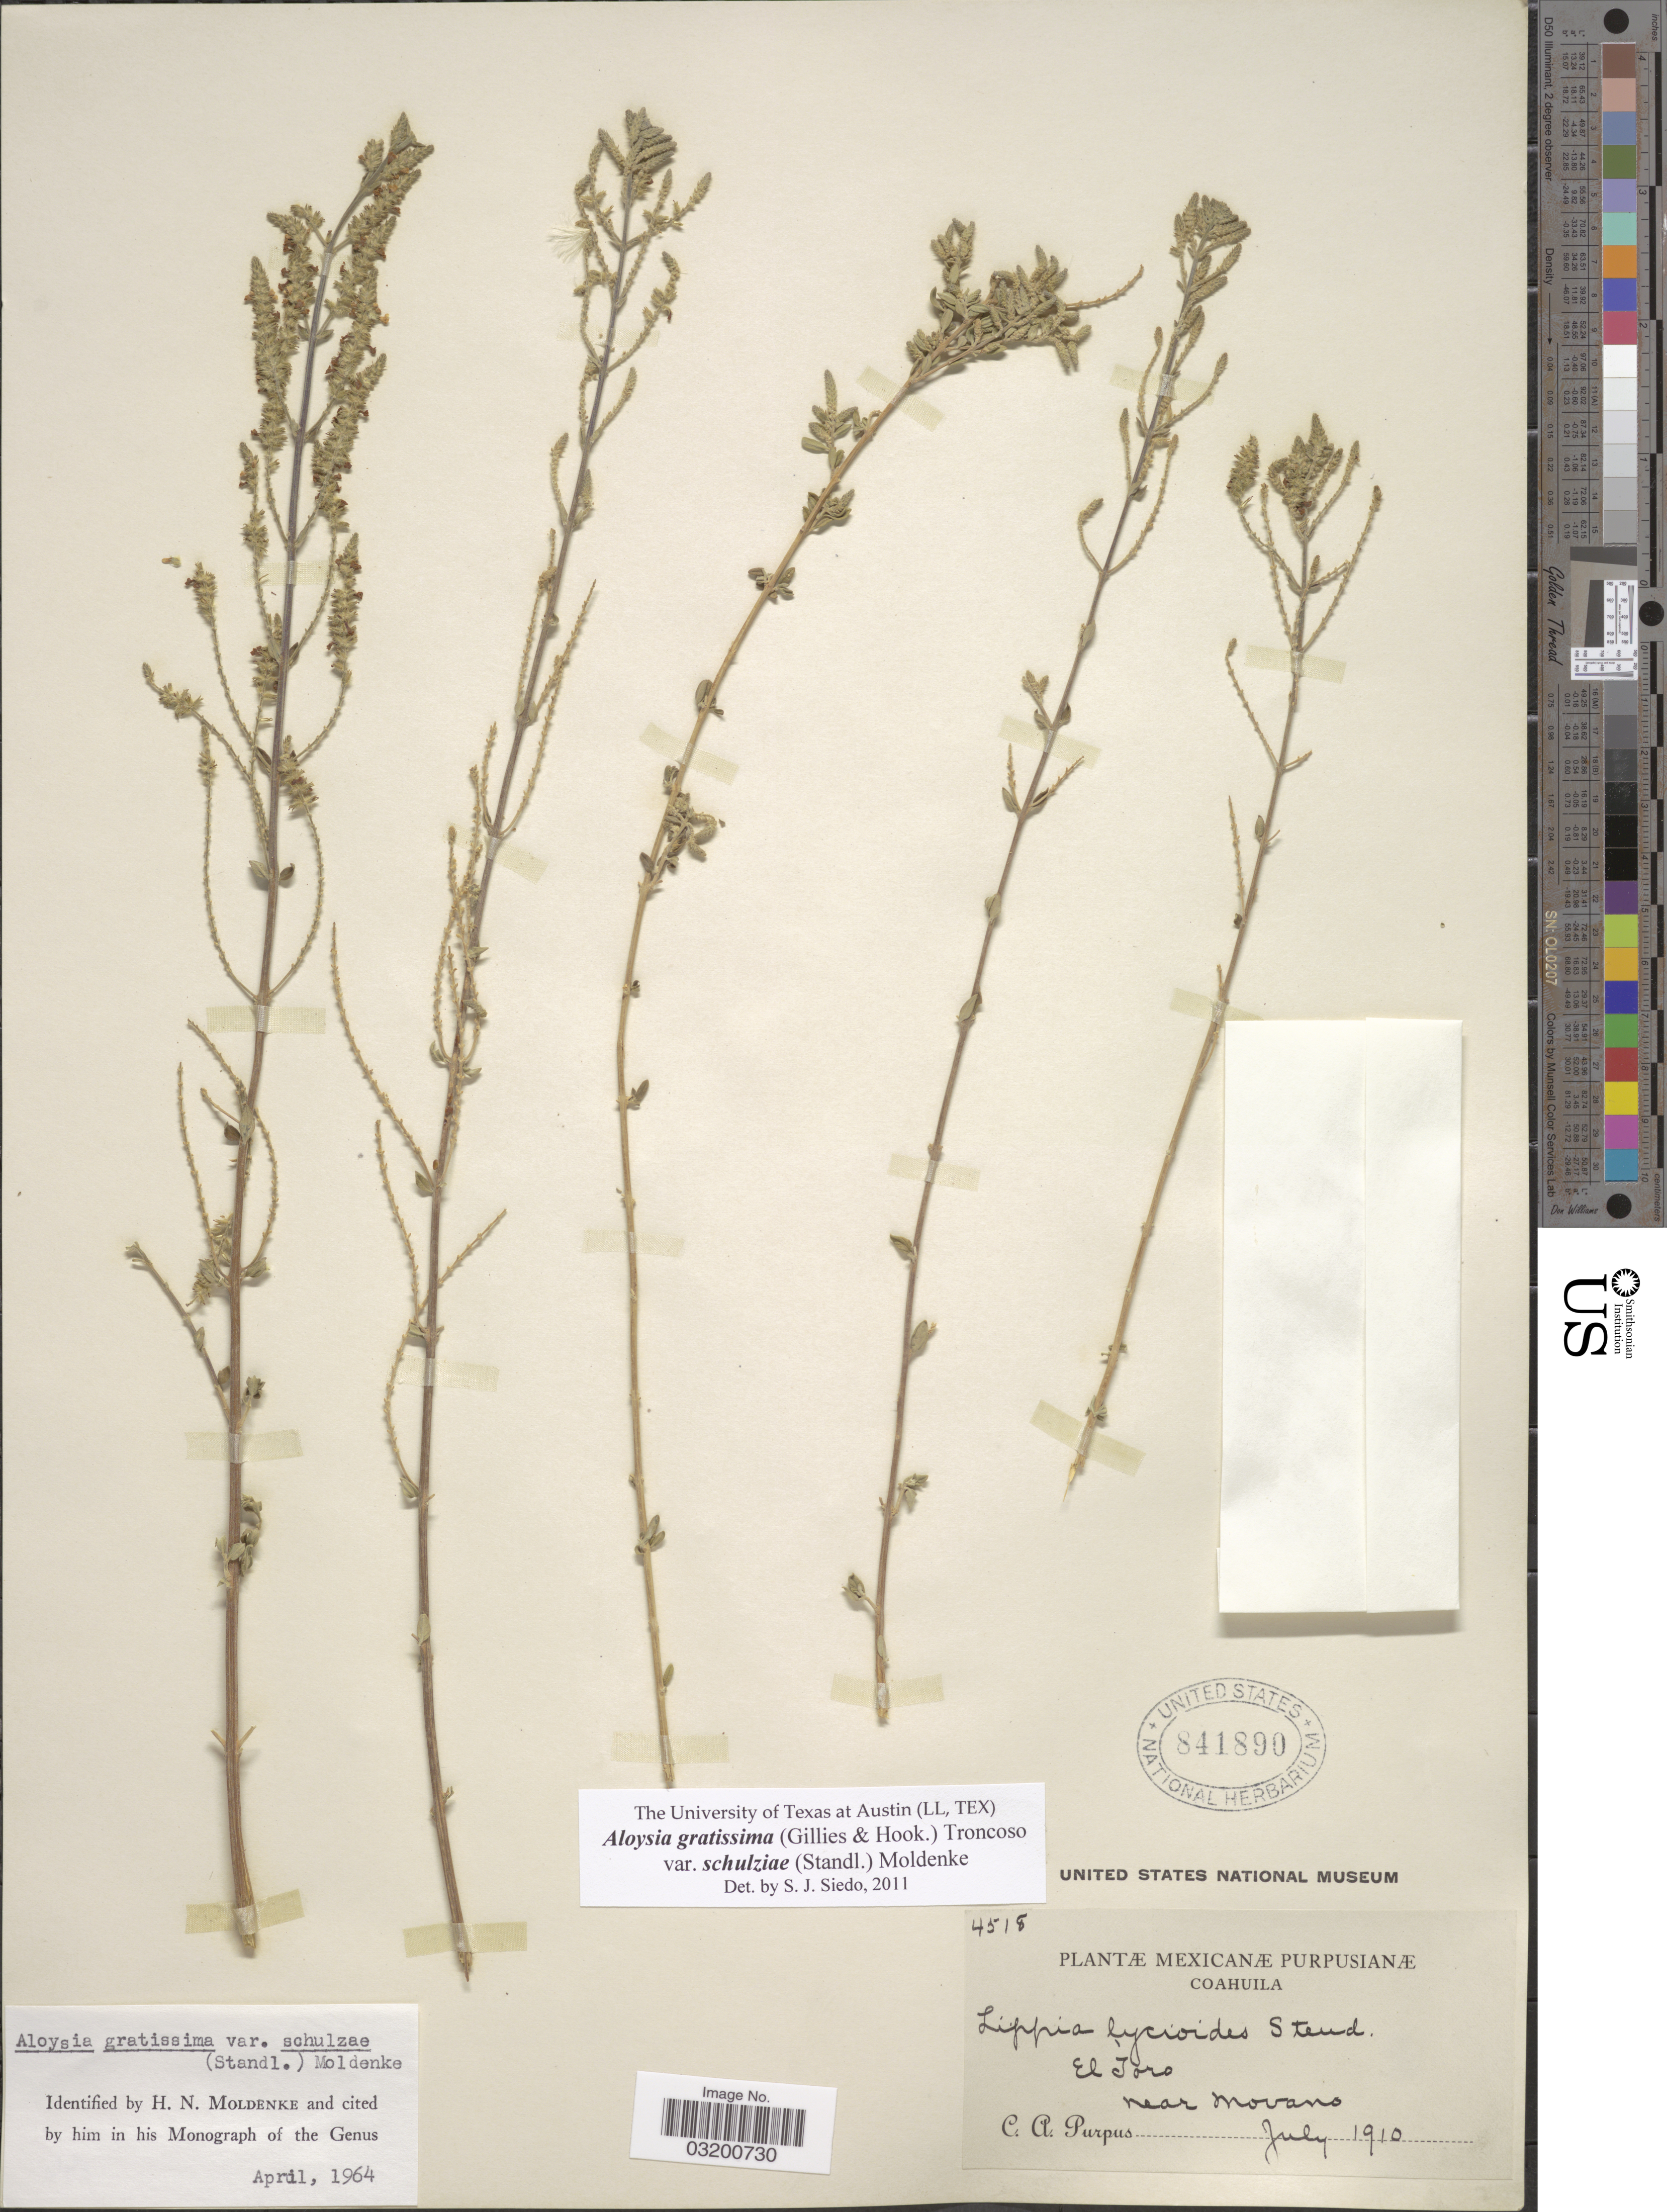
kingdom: Plantae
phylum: Tracheophyta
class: Magnoliopsida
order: Lamiales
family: Verbenaceae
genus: Aloysia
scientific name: Aloysia gratissima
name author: (Gillies & Hook.) Tronc.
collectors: C. A. Purpus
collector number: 4518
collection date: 1910-07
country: Mexico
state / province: Coahuila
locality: Mexicanæ Purpusianæ. El Toro, near Movano.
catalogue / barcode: US 841890